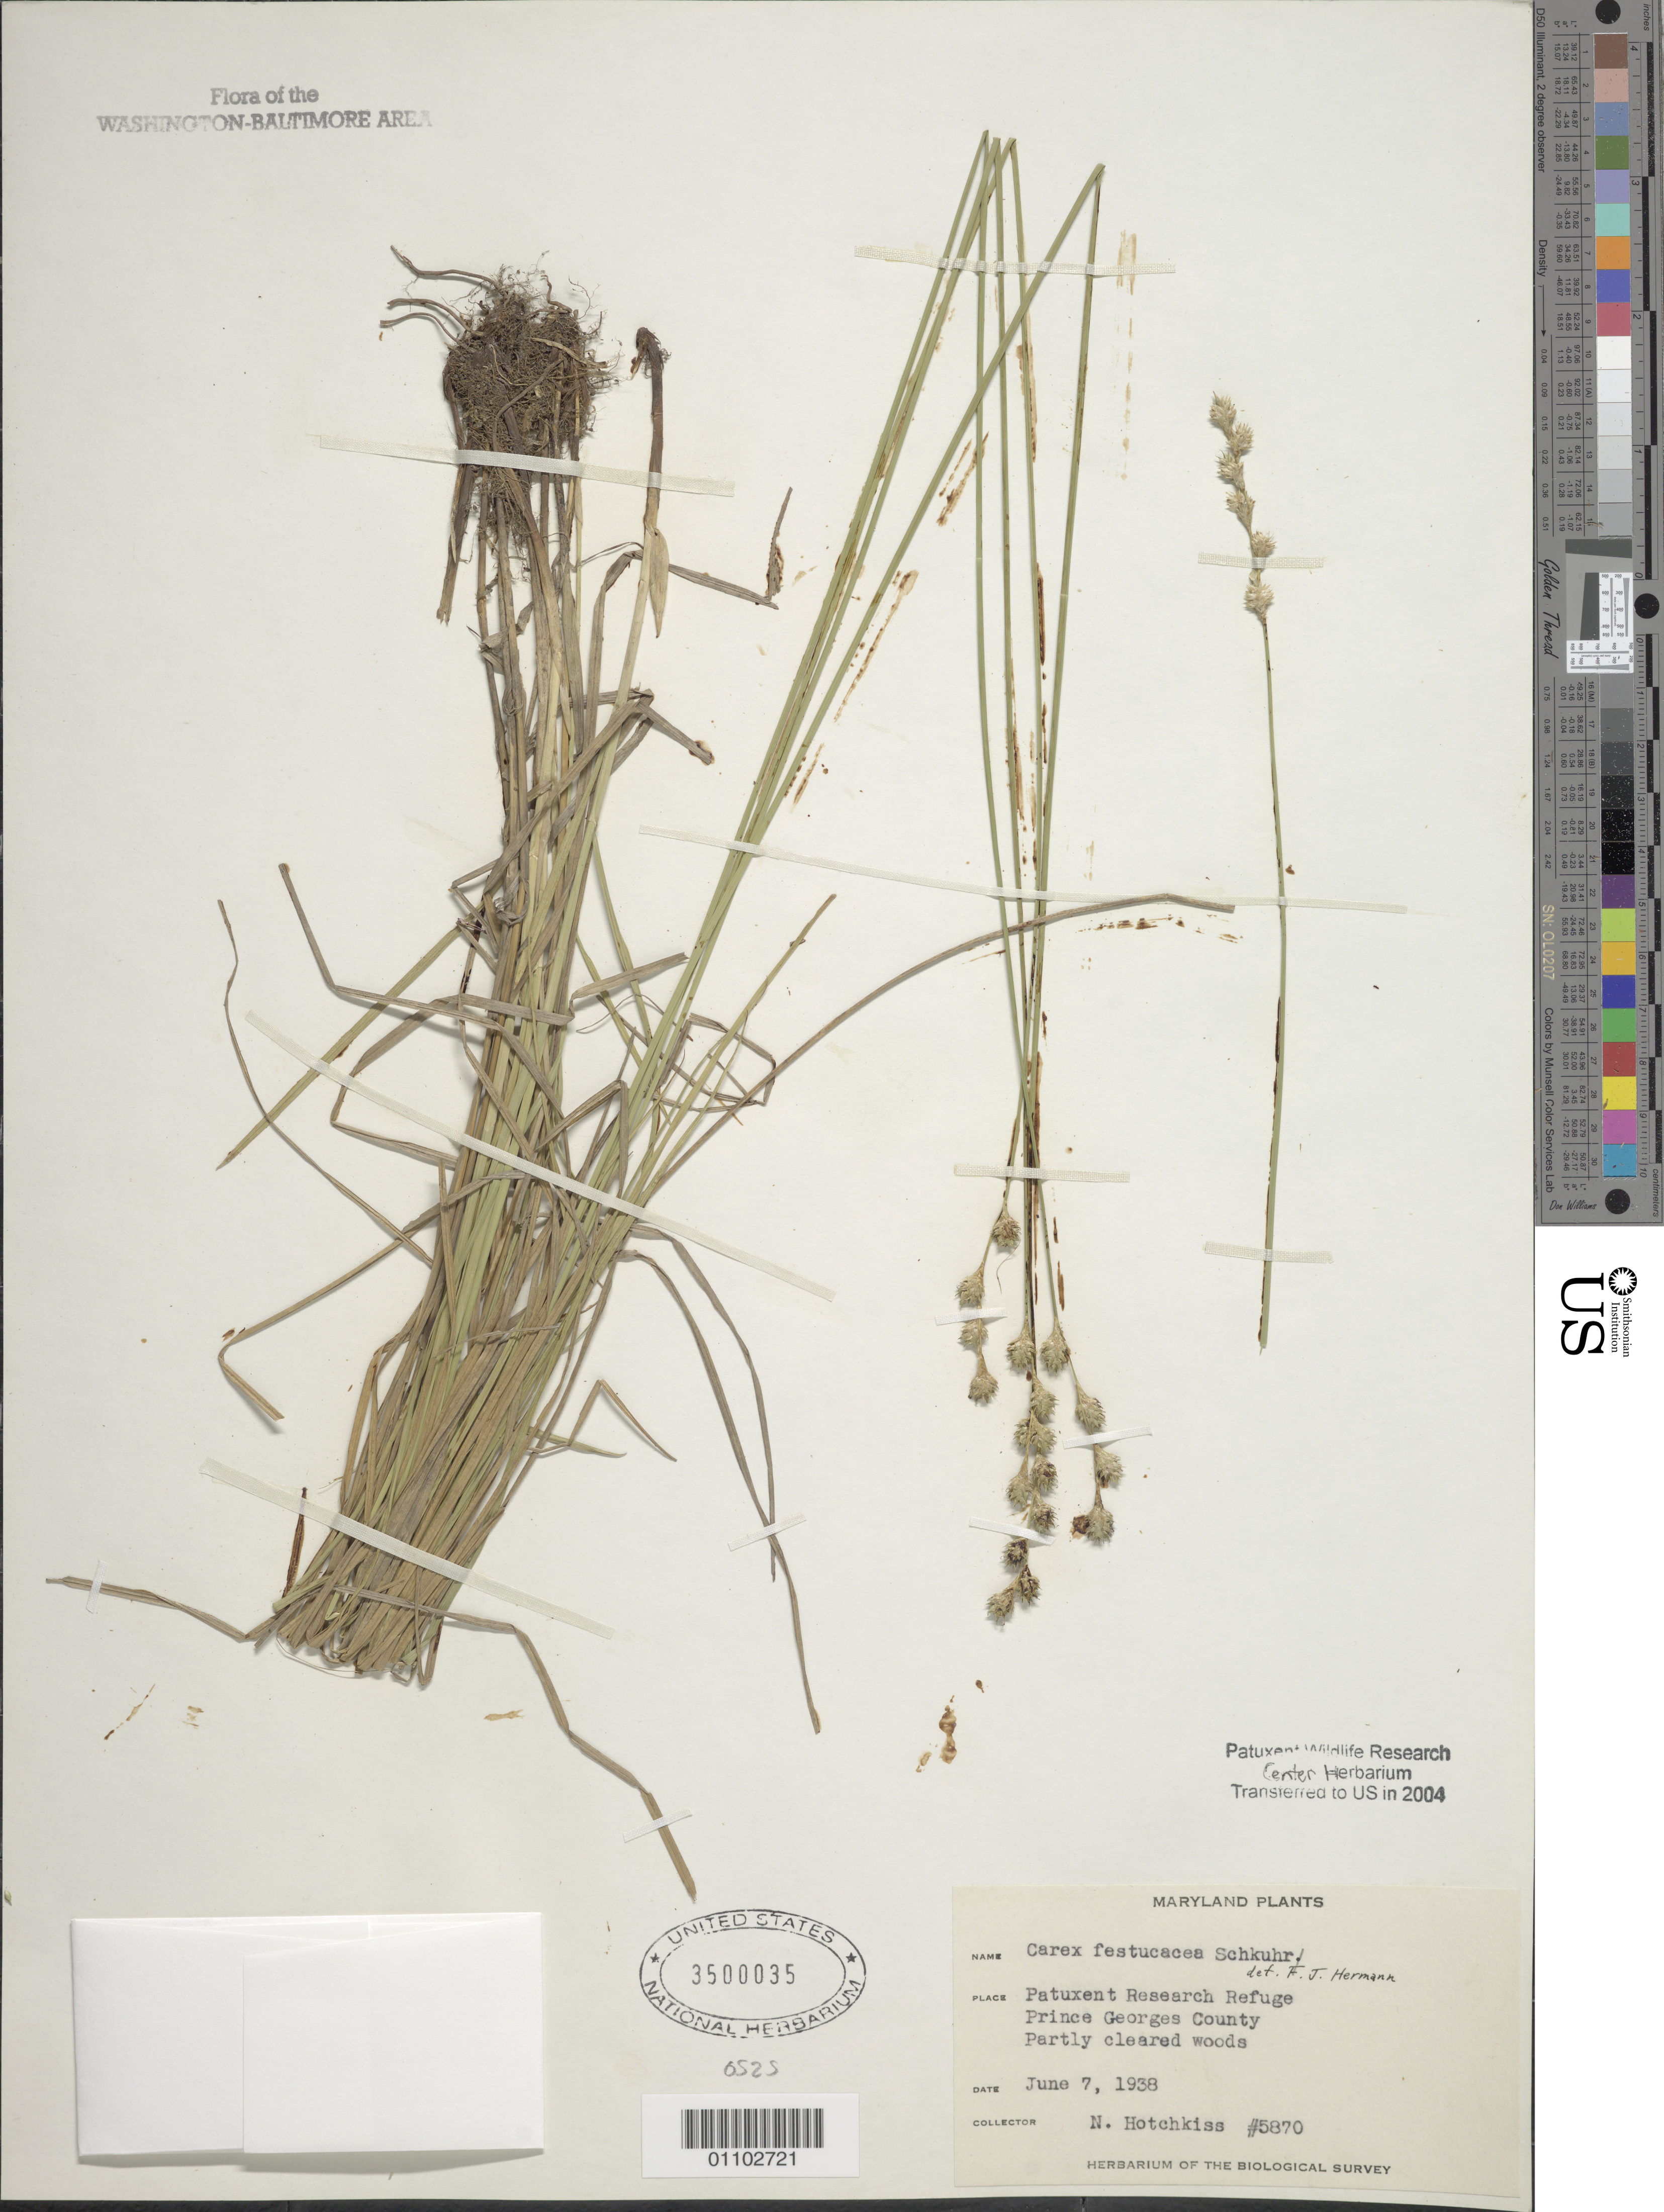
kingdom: Plantae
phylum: Tracheophyta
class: Liliopsida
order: Poales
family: Cyperaceae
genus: Carex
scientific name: Carex festucacea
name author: Willd.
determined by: Hermann, F. J.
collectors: N. Hotchkiss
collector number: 5870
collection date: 1938-06-07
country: United States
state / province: Maryland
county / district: Prince George's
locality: Patuxent Research Refuge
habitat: Partly cleared woods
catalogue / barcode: US 3500035